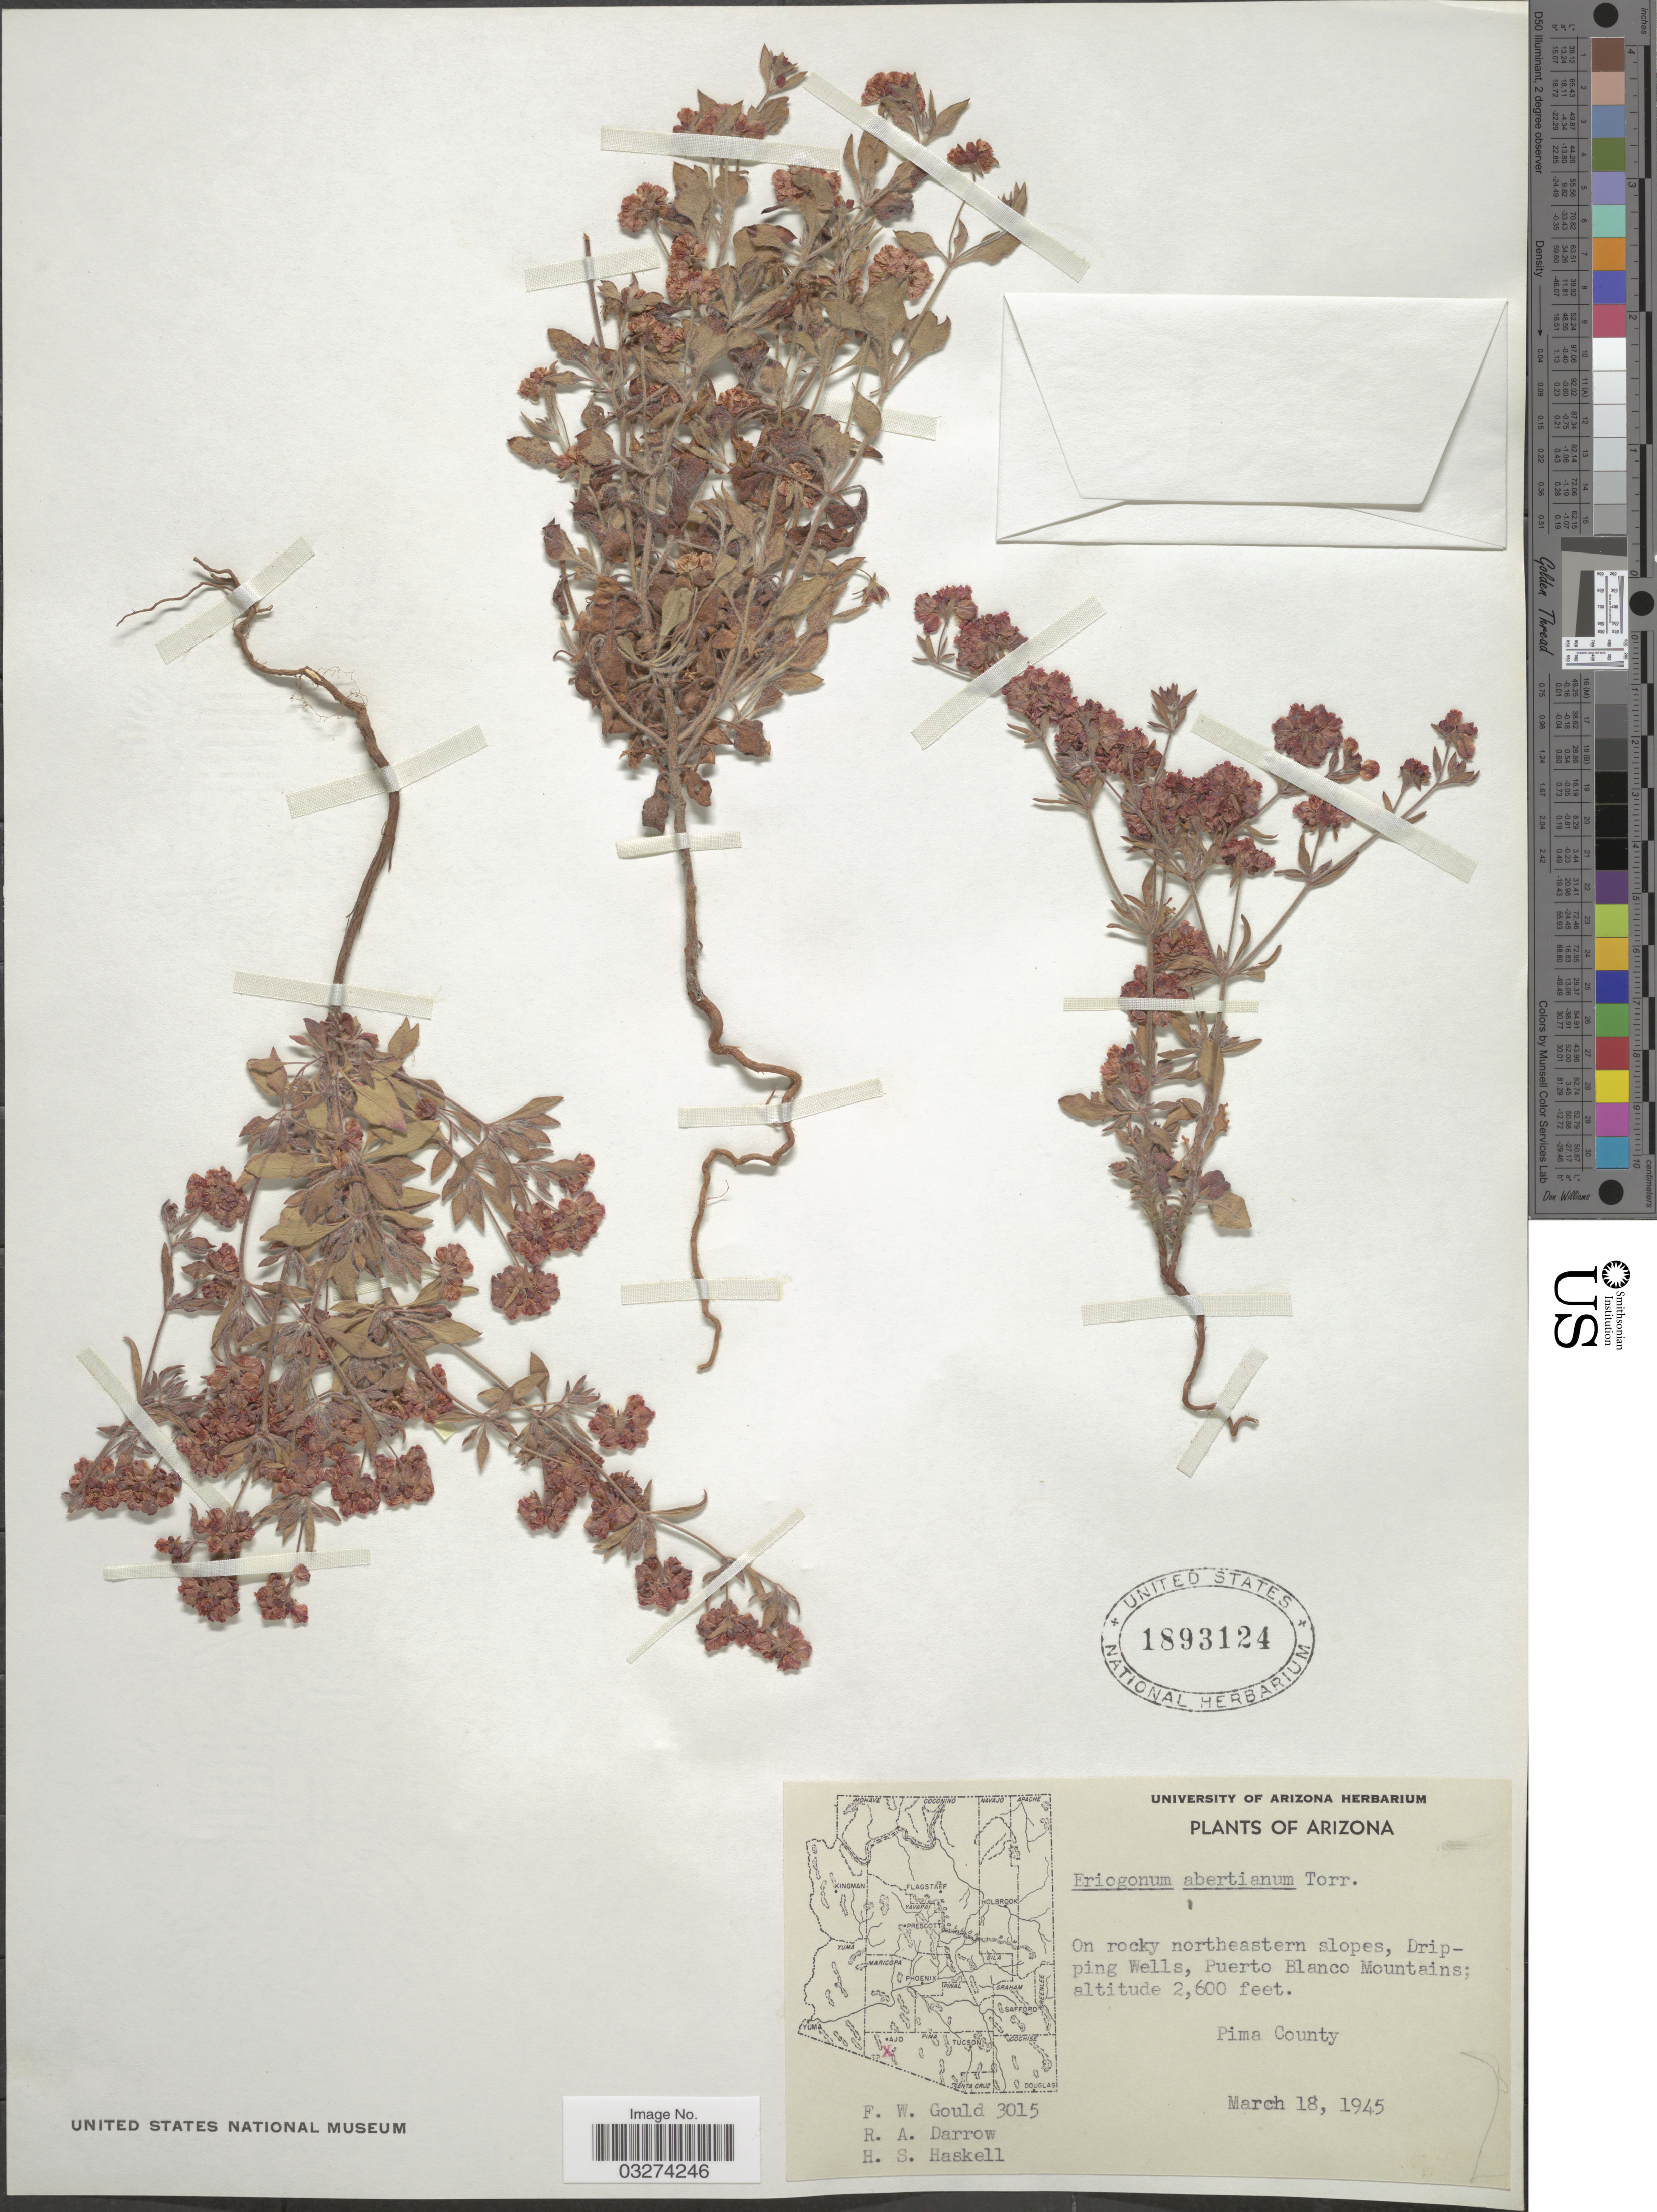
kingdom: Plantae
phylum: Tracheophyta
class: Magnoliopsida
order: Caryophyllales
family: Polygonaceae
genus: Eriogonum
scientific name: Eriogonum abertianum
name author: Torr.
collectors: F. W. Gould, R. A. Darrow & H. Haskell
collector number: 3015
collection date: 1945-03-18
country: United States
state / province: Arizona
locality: On rocky northeastern slopes, Dripping Wells, Puerto Blanco Mountains. Pima County.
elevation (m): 792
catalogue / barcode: US 1893124